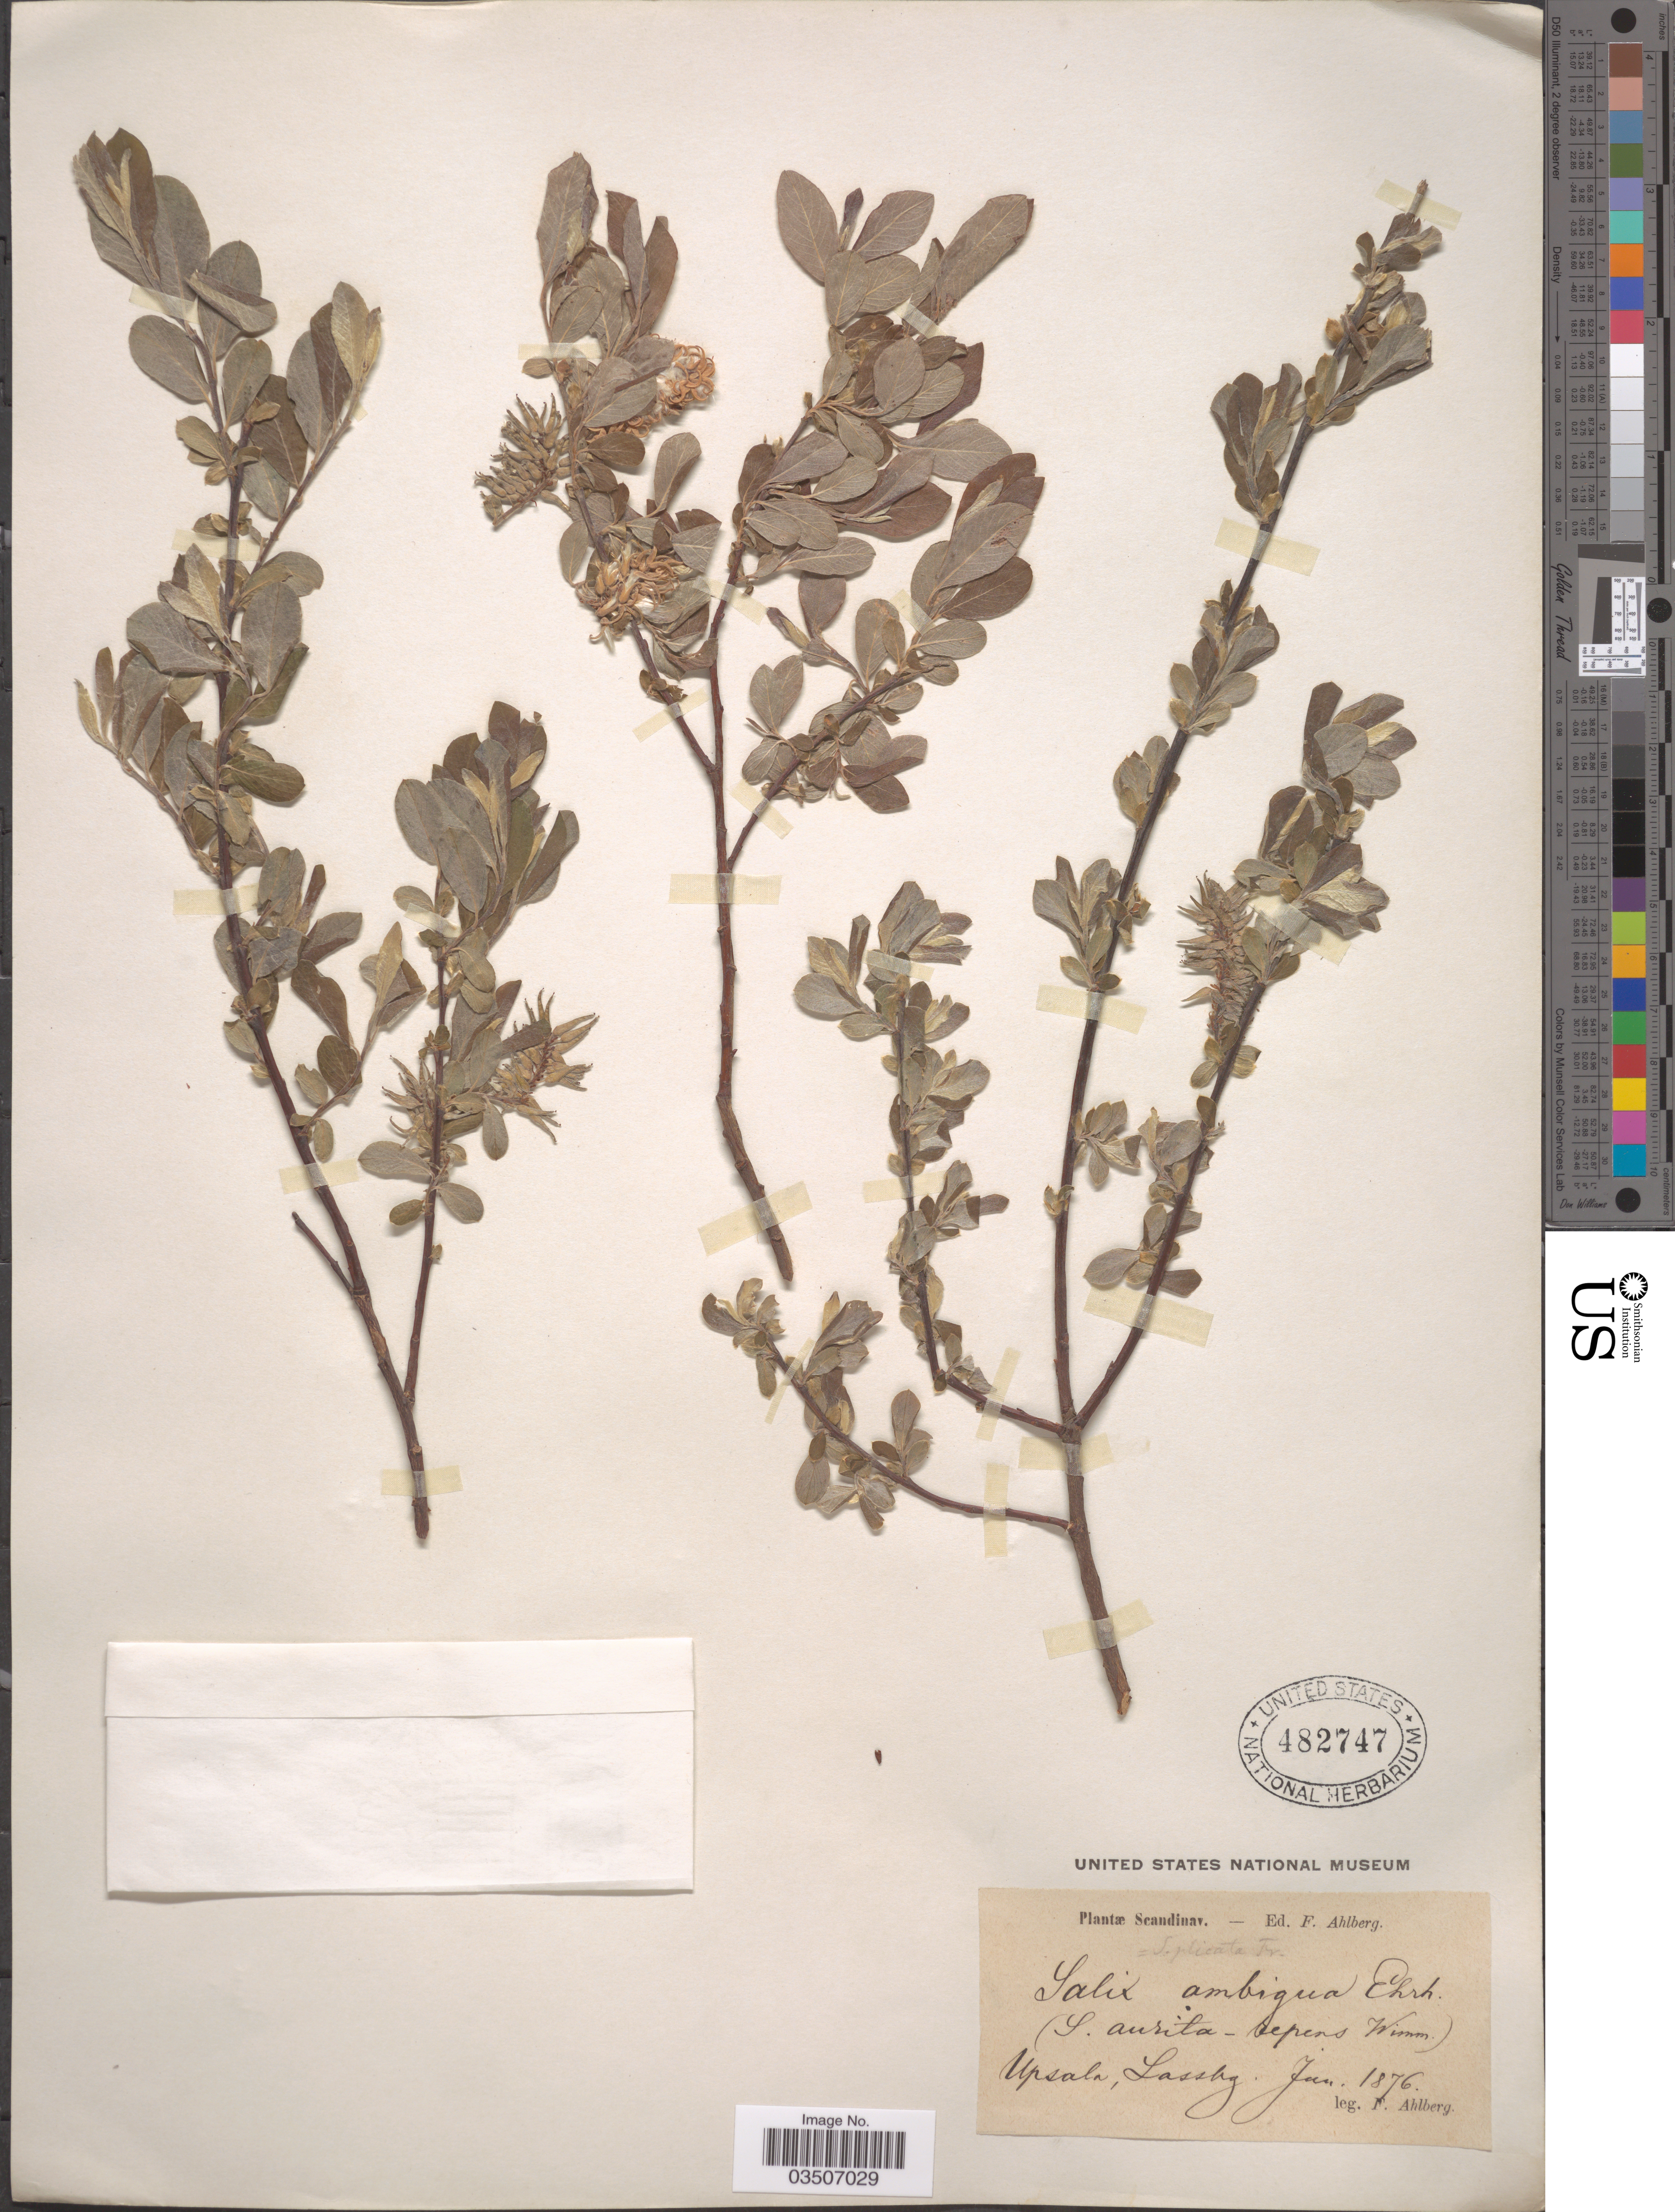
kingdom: Plantae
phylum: Tracheophyta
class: Magnoliopsida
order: Malpighiales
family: Salicaceae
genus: Salix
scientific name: Salix ambigua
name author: Salisb.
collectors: F. Ahlberg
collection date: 1876-01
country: Sweden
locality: Scandinav. Upsala, Lassby.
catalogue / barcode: US 482747